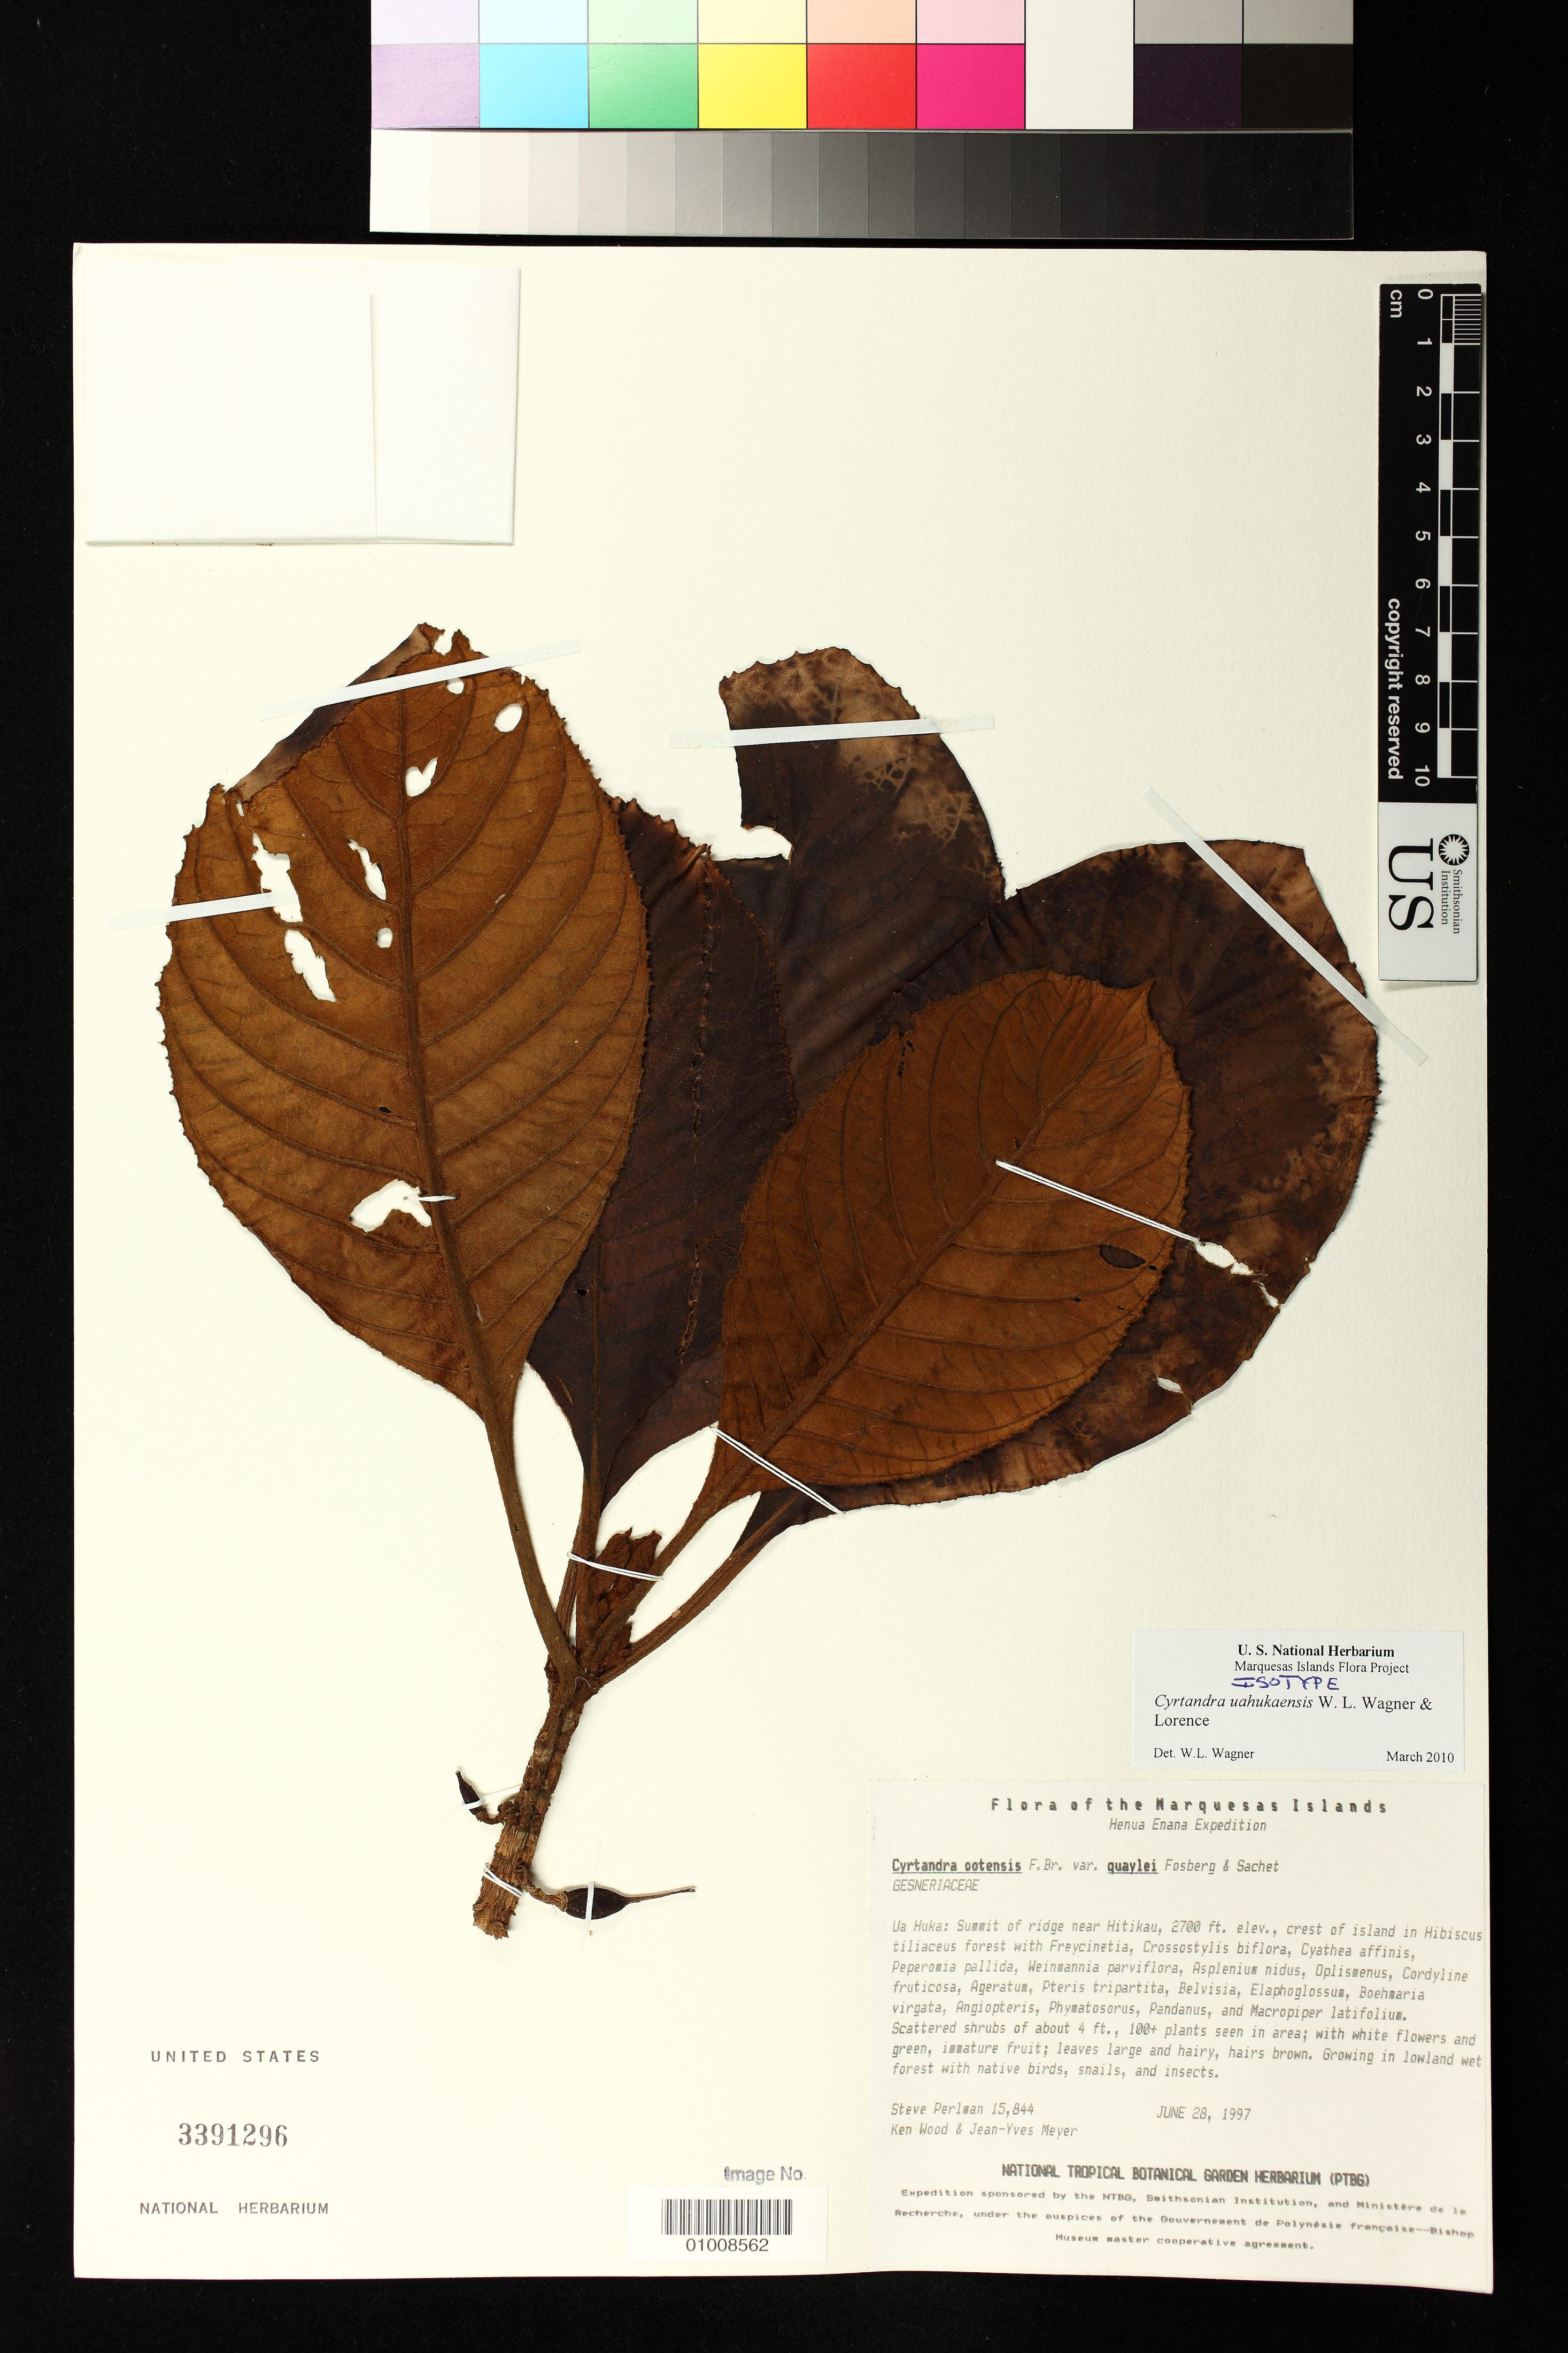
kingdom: Plantae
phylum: Tracheophyta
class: Magnoliopsida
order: Lamiales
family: Gesneriaceae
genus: Cyrtandra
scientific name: Cyrtandra uahukaensis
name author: W.L. Wagner & Lorence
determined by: Wagner, W. L., (BOT), Smithsonian Institution - National Museum of Natural History (UNITED STATES)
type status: Isotype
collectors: S. P. Perlman, K. R. Wood & J.-Y. Meyer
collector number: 15844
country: French Polynesia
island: Ua Huka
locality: Summit of ridge near Hitikau.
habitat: Forest.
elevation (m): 823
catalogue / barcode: US 3391296